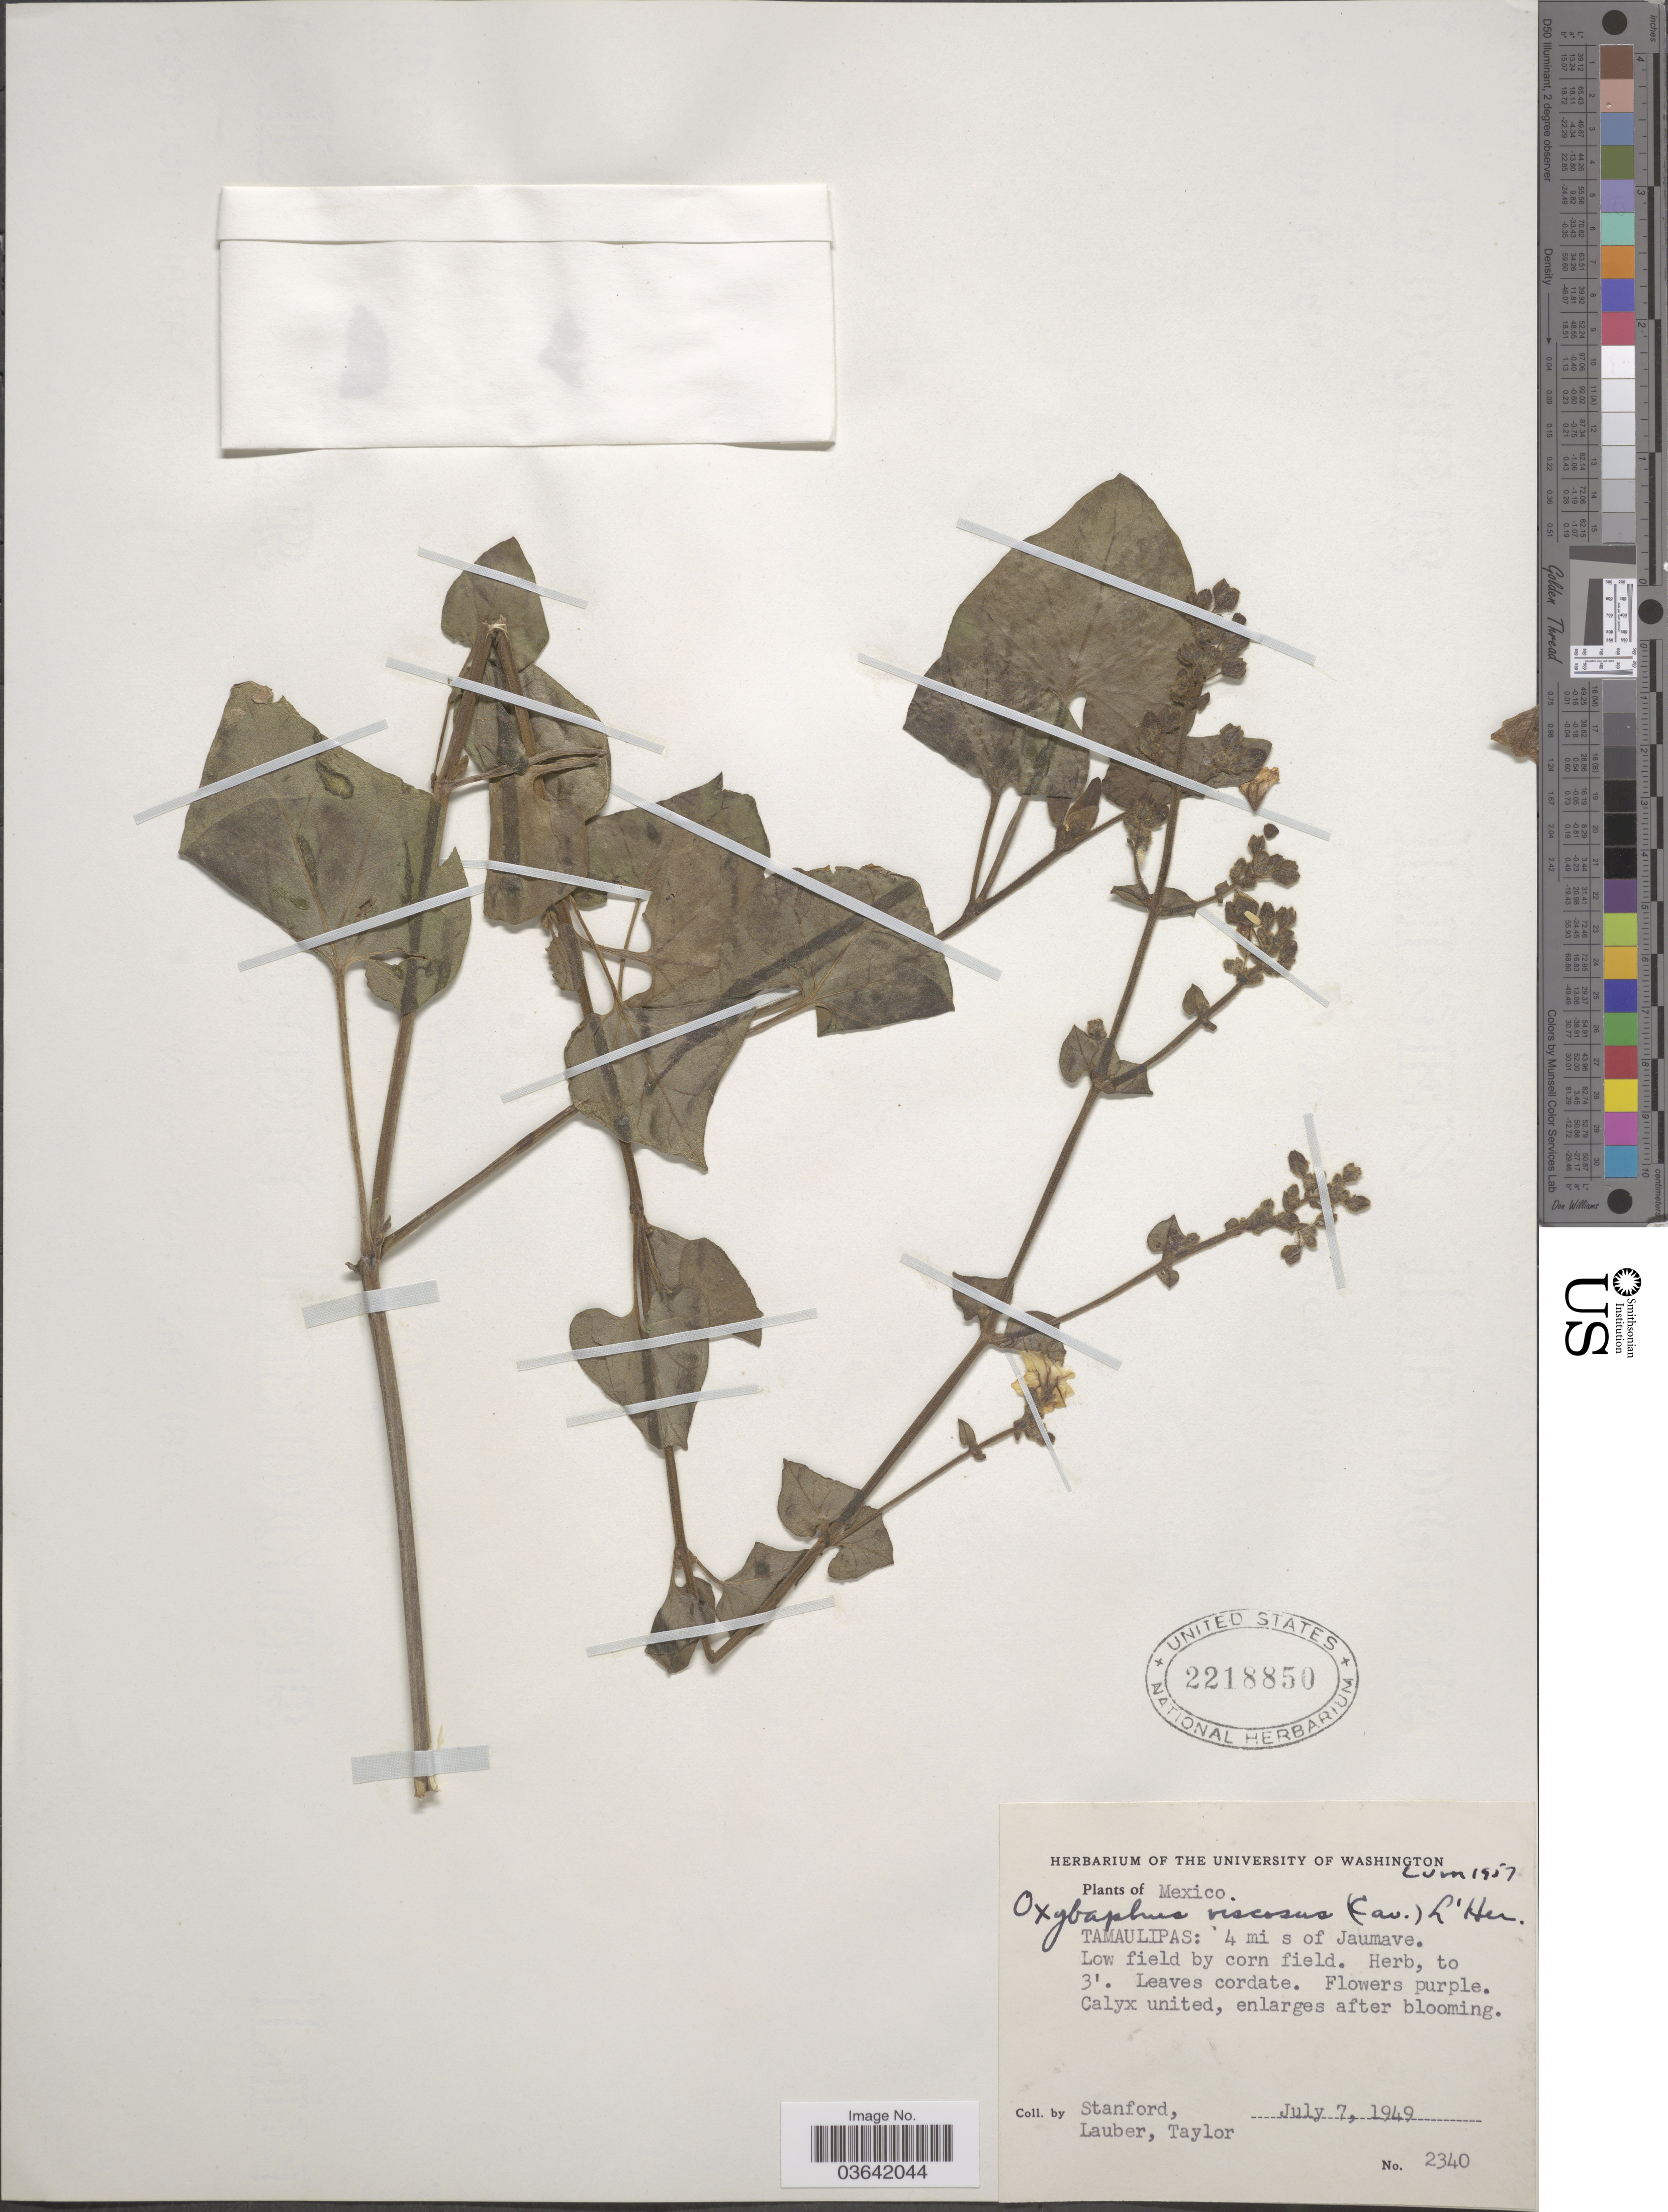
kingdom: Plantae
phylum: Tracheophyta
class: Magnoliopsida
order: Caryophyllales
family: Nyctaginaceae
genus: Mirabilis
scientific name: Mirabilis viscosa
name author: Cav.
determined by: Strong, Mark T., (BOT), Smithsonian Institution - National Museum of Natural History (UNITED STATES)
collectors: -. Stanford, Lauber, -- & -- Taylor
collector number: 2340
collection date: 1949-07-07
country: Mexico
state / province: Tamaulipas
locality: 4 mi s of Jaumave.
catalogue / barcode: US 2218850